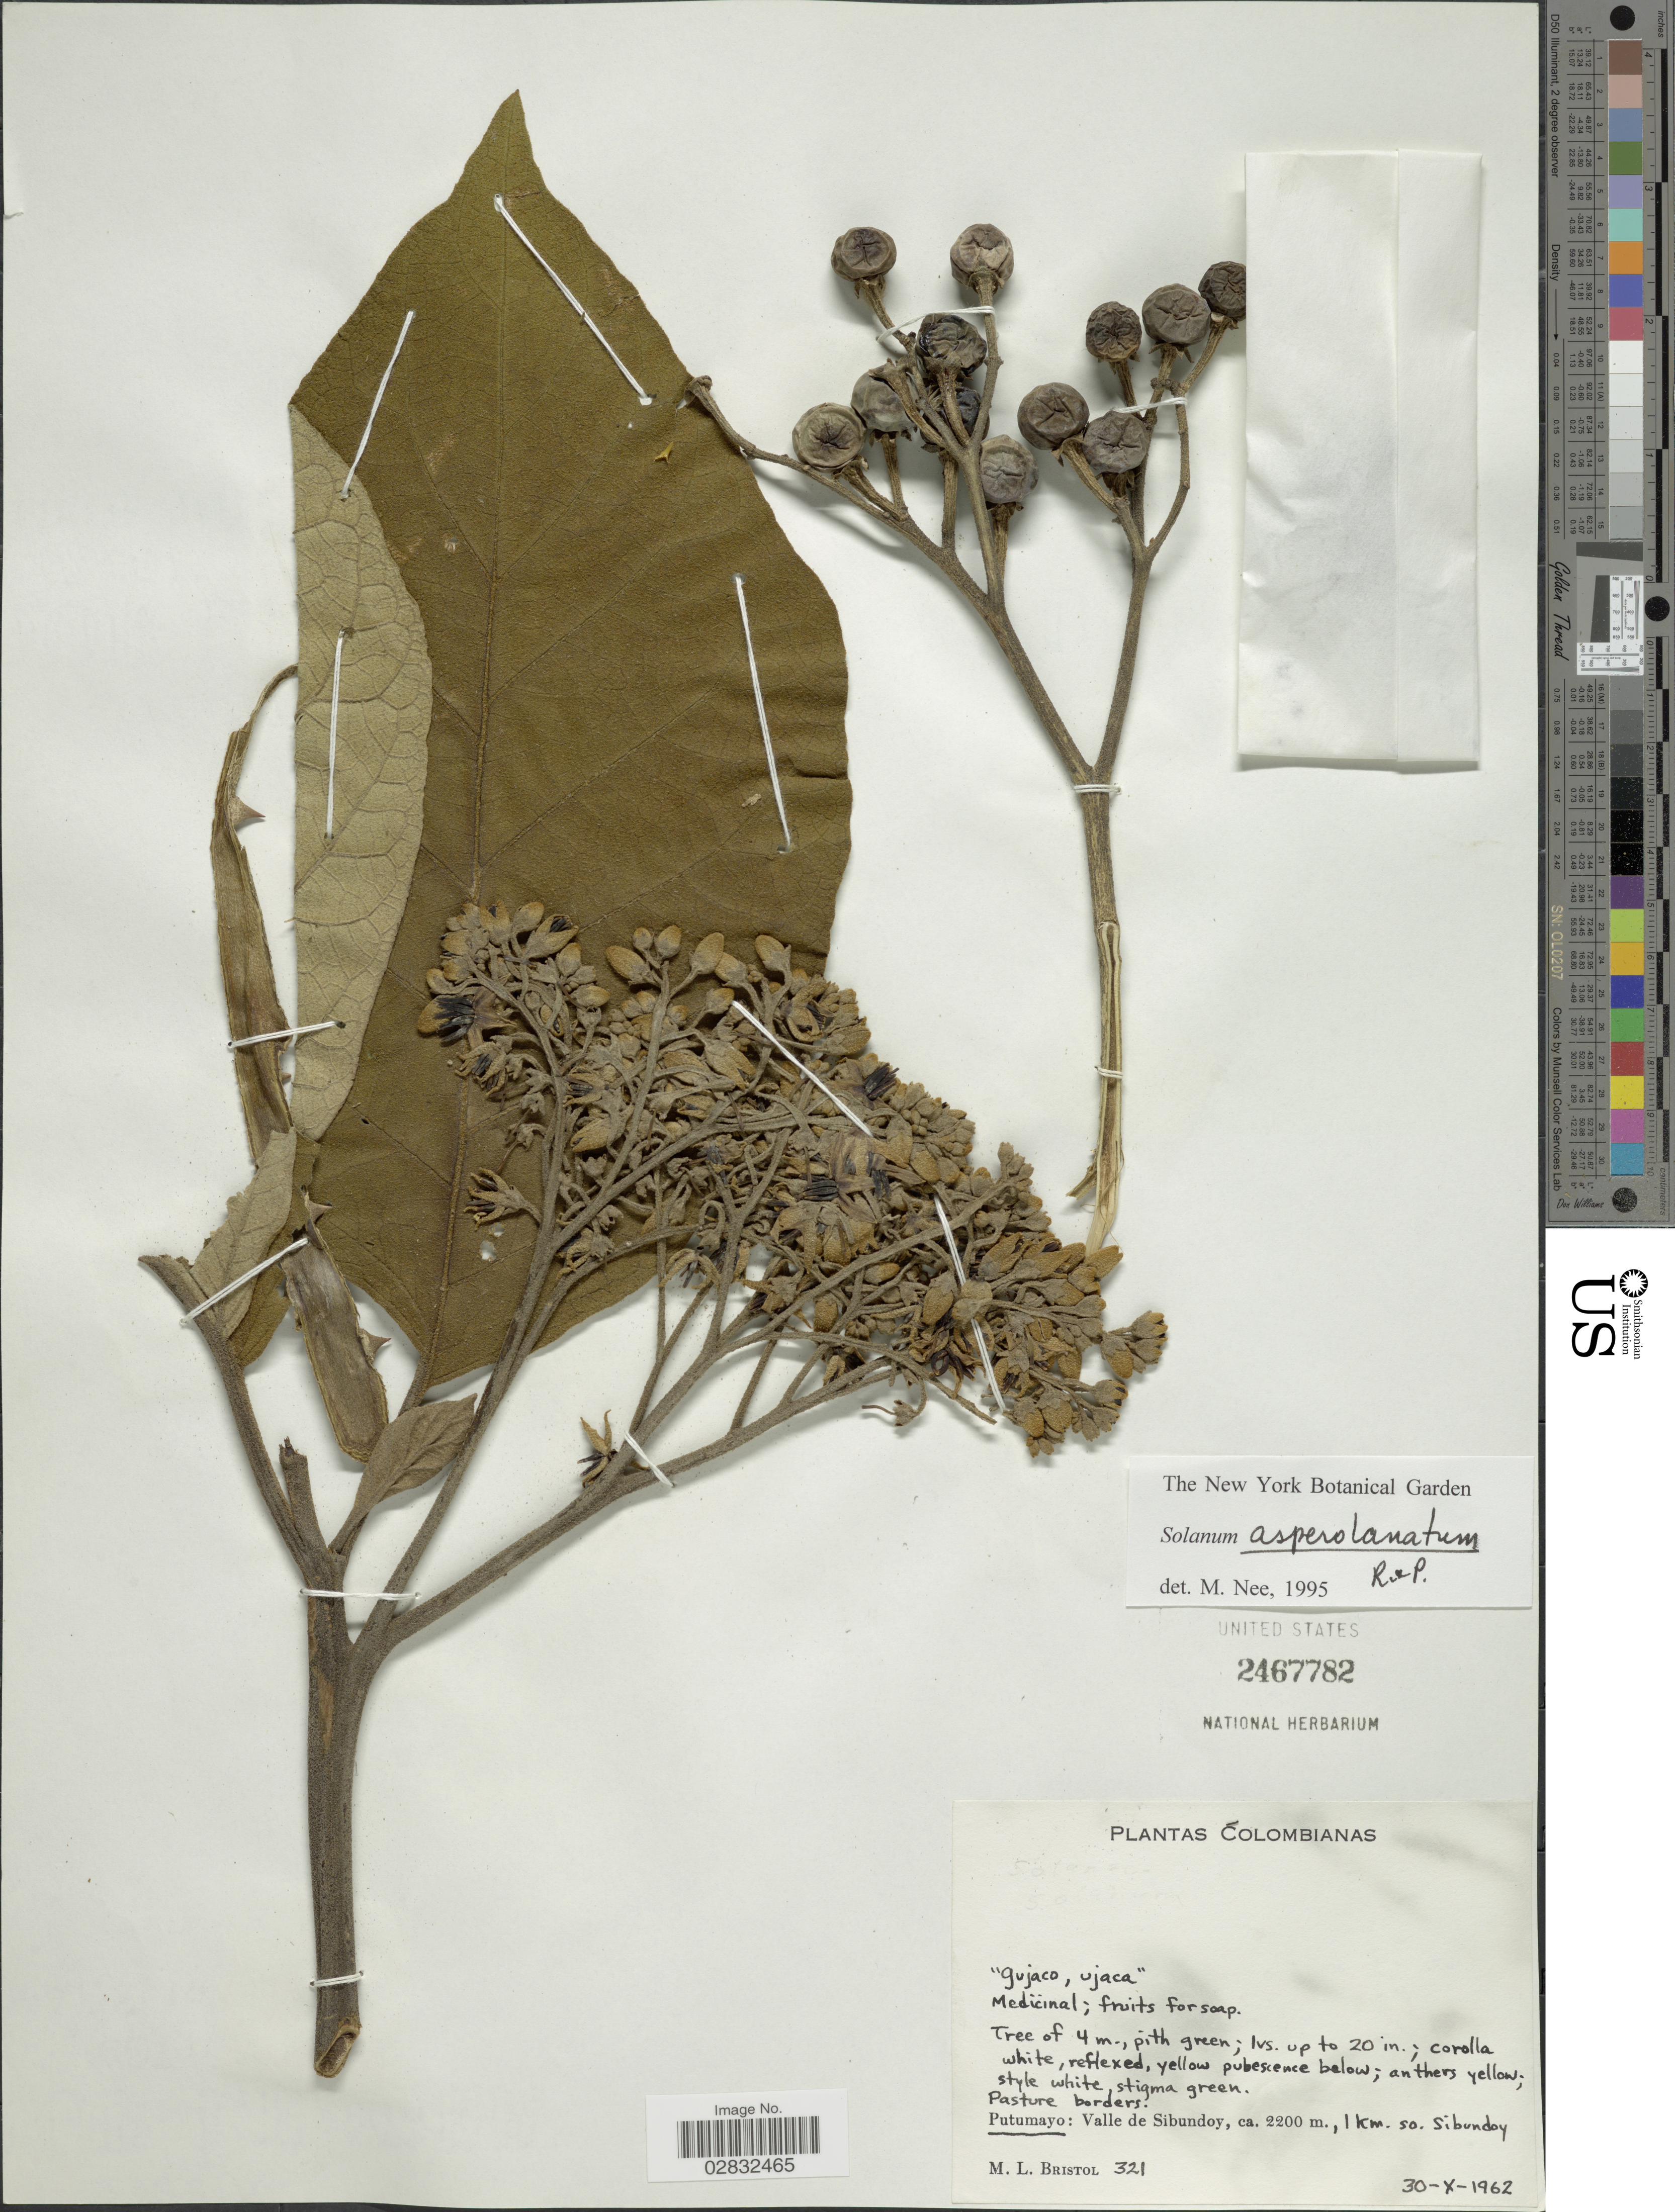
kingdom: Plantae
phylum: Tracheophyta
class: Magnoliopsida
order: Solanales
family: Solanaceae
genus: Solanum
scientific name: Solanum asperolatum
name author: Ruiz & Pav.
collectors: M. L. Bristol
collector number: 321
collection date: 1962-10-30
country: Colombia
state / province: Putumayo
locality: Valle de Sibundoy, 1 km. so. Sibundoy.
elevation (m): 2200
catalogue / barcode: US 2467782